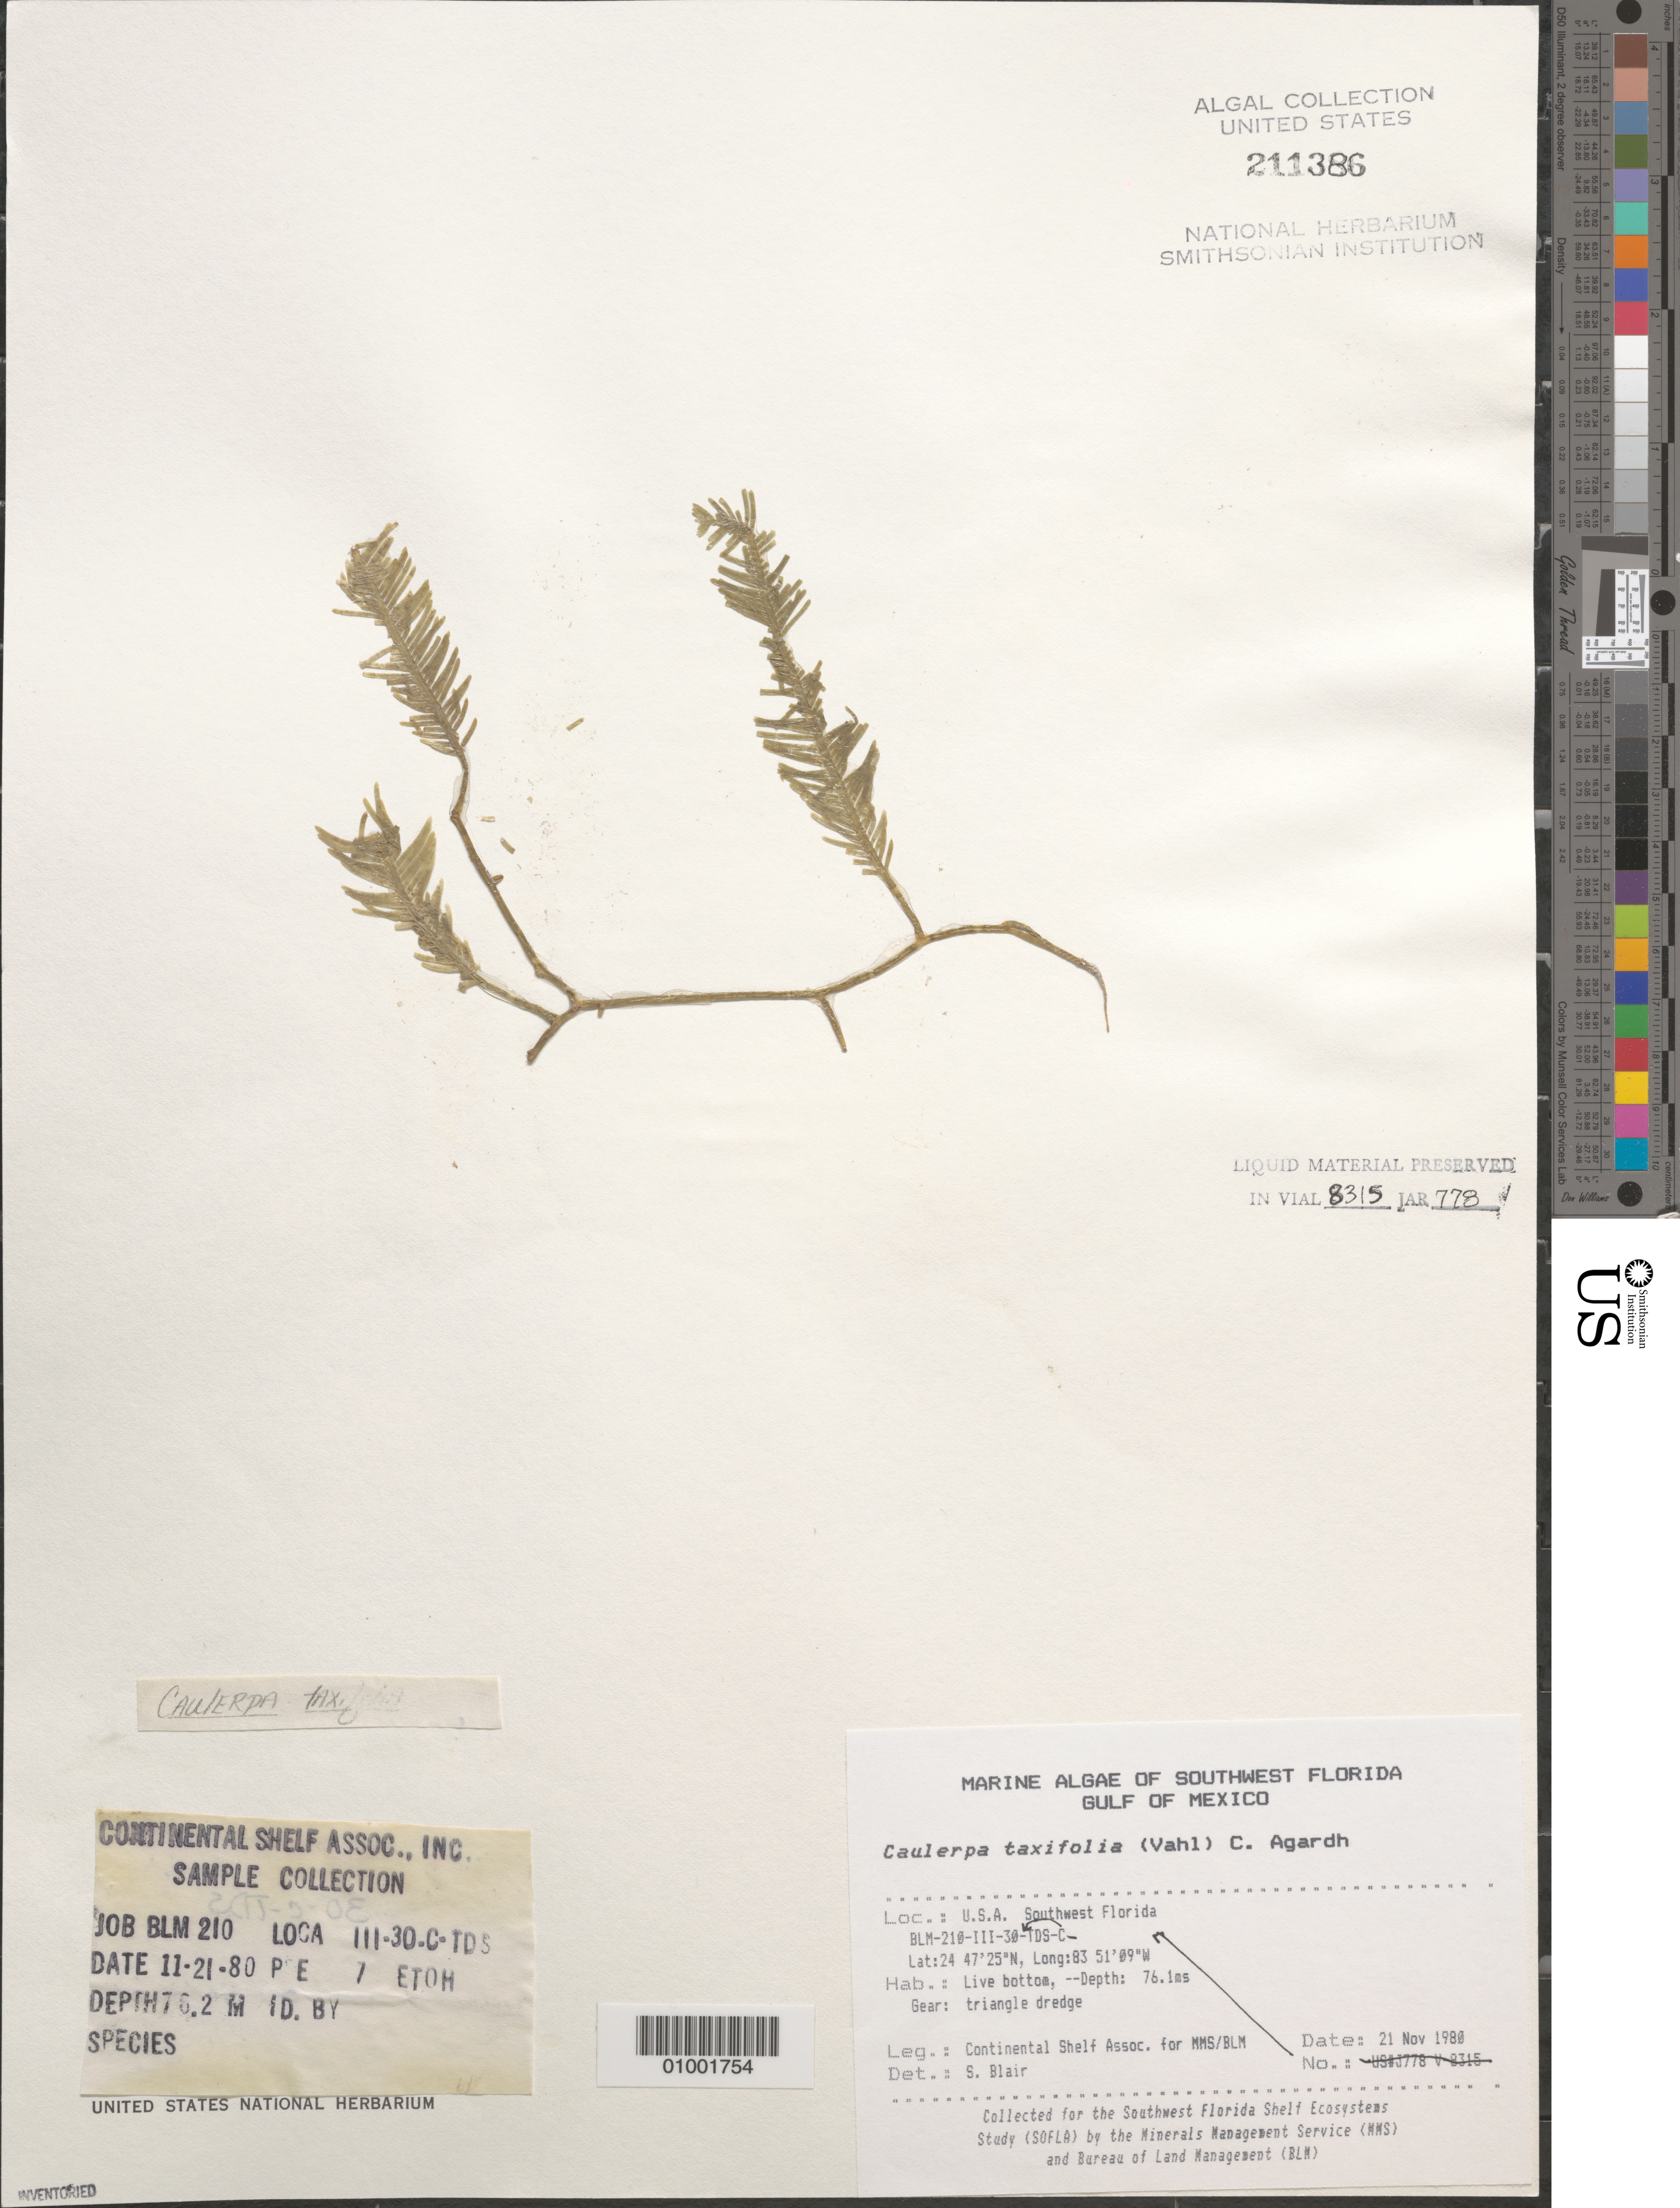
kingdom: Plantae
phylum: Chlorophyta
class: Ulvophyceae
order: Bryopsidales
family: Caulerpaceae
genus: Caulerpa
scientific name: Caulerpa taxifolia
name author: (M. Vahl) C. Agardh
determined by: Blair, S. M.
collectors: Continental Shelf Associates for the MMS/BLM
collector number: BLM-210-III-30-C-TDS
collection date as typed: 21 Nov 1980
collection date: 1980-11-21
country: United States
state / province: Florida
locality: Gulf of Mexico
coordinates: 24 47'25"N, 83 51'09"W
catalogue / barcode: US 211386